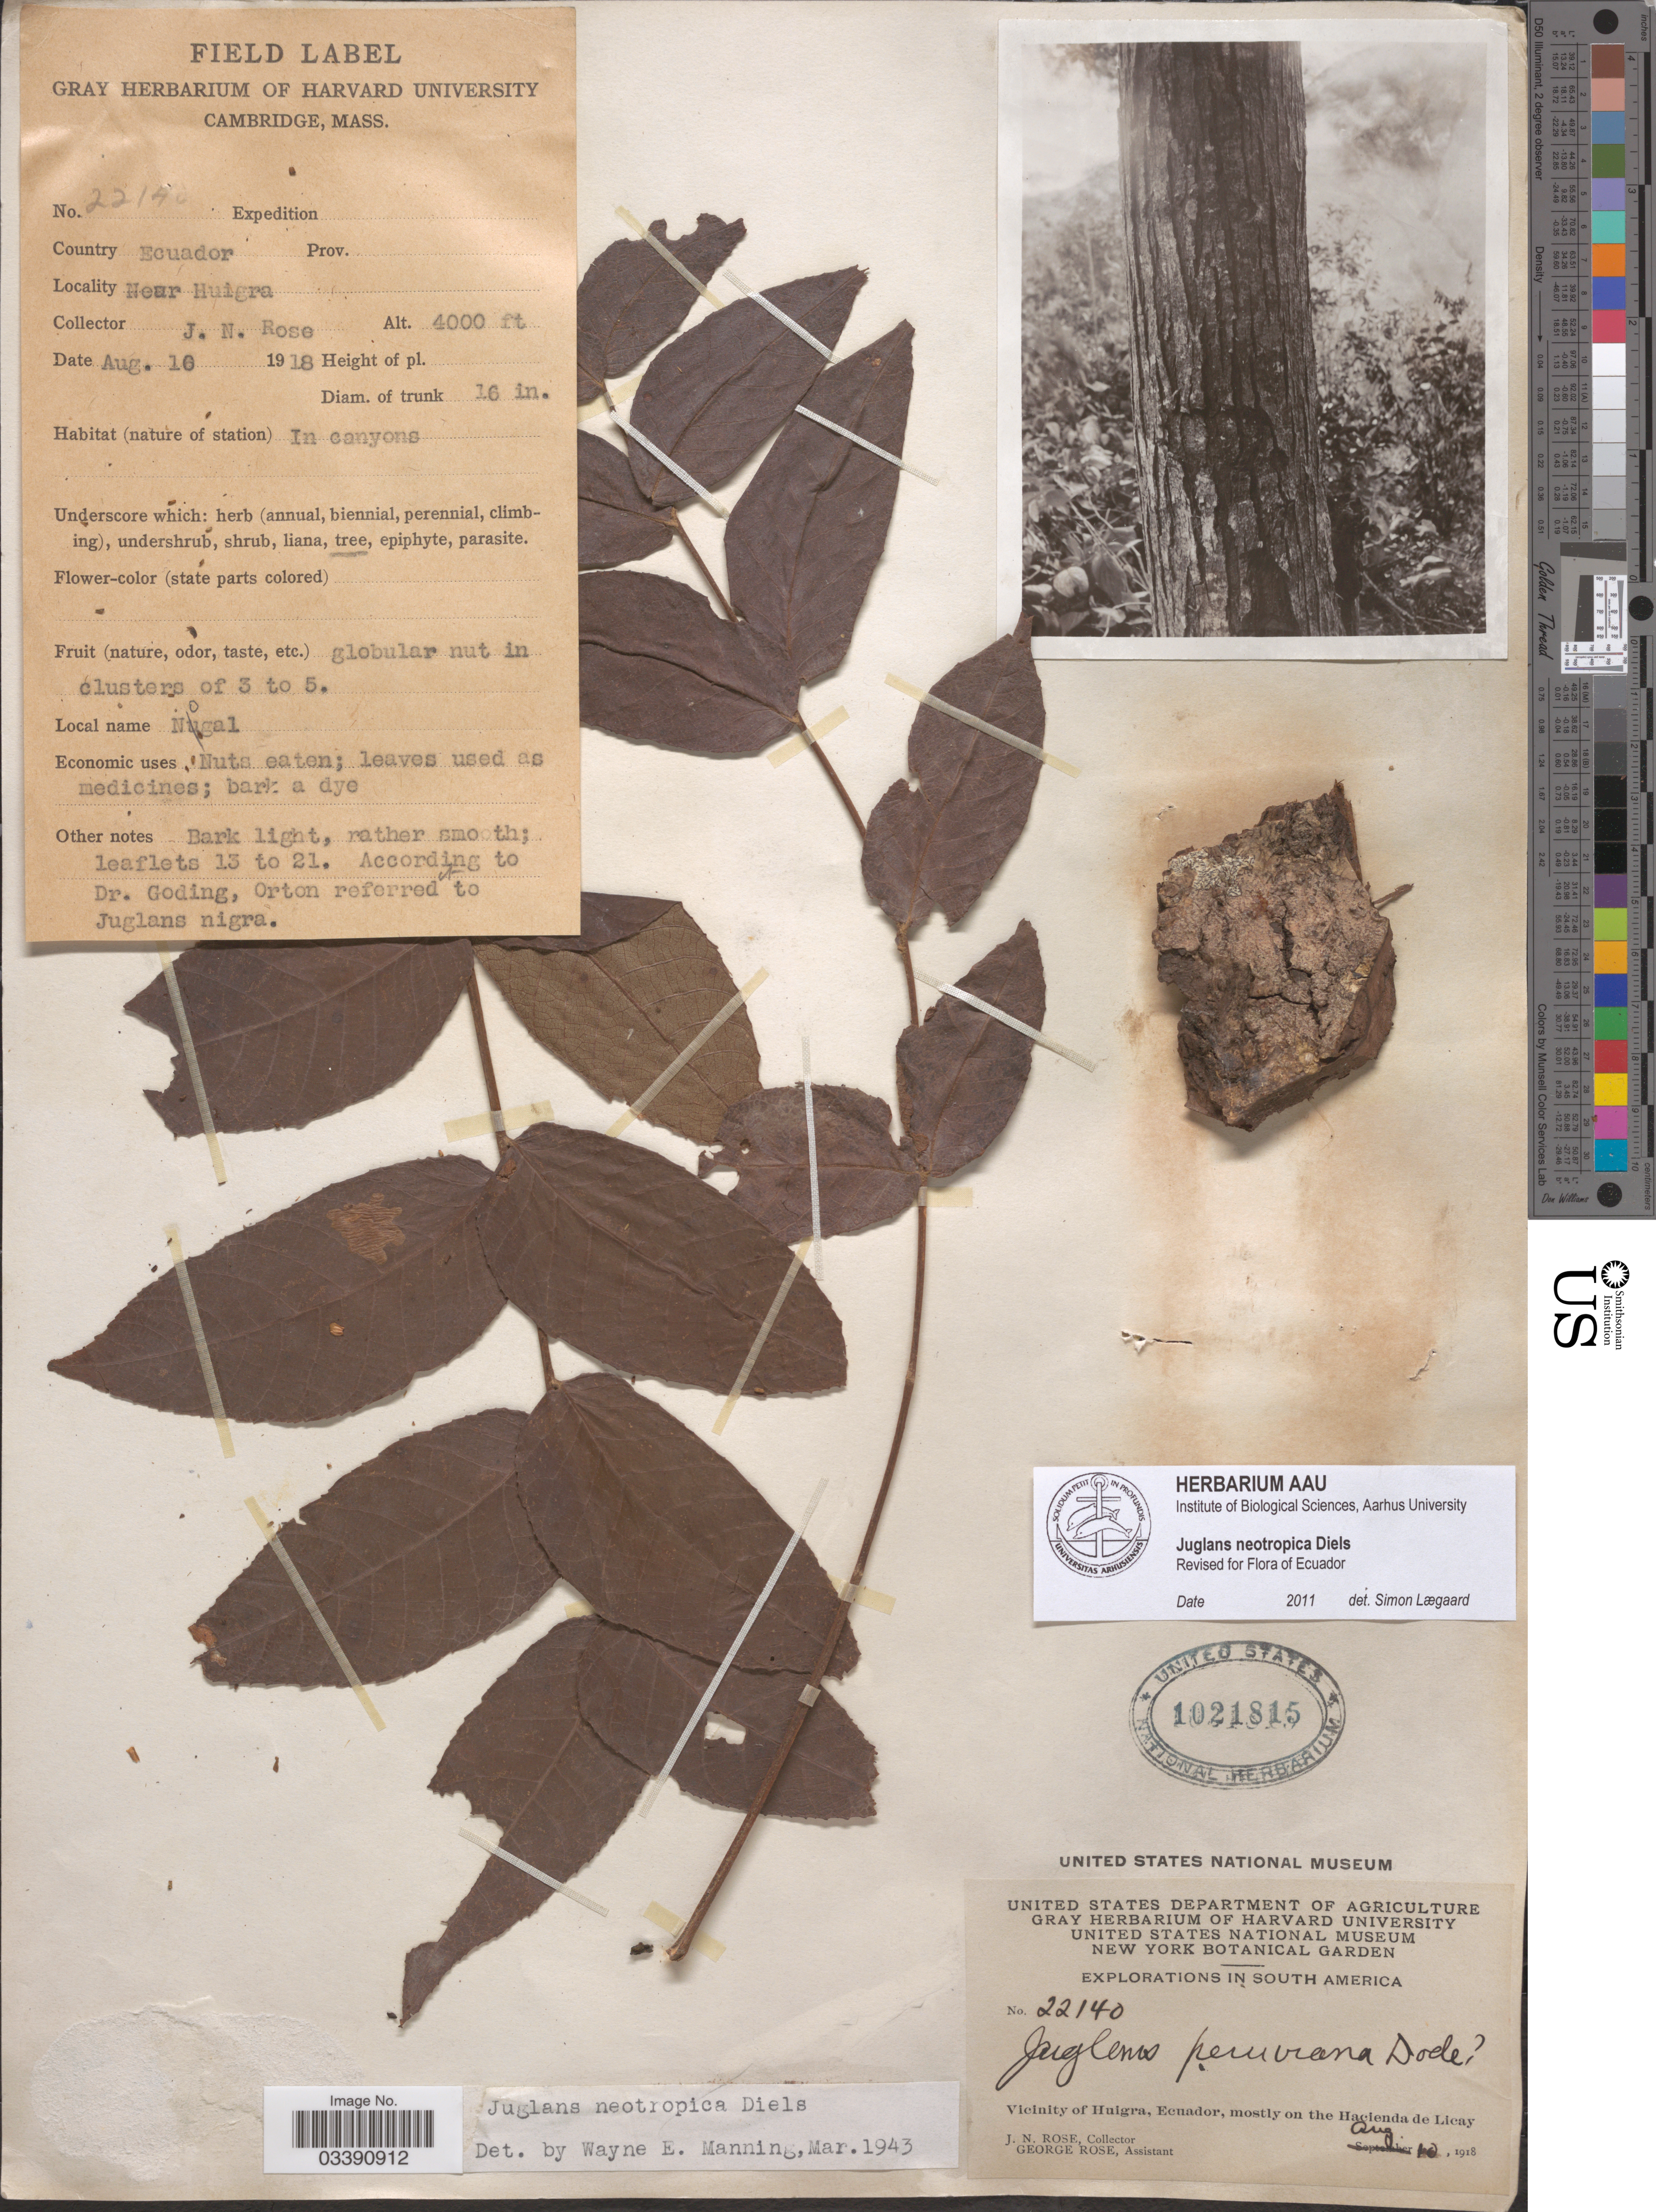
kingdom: Plantae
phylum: Tracheophyta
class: Magnoliopsida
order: Fagales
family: Juglandaceae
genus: Juglans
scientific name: Juglans neotropica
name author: Diels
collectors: J. N. Rose & G. Rose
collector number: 22140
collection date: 1918-08-10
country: Ecuador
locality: Vicinity of Huigra, mostly on the Hacienda de Licay. Near Huigra.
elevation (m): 1219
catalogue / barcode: US 1021815